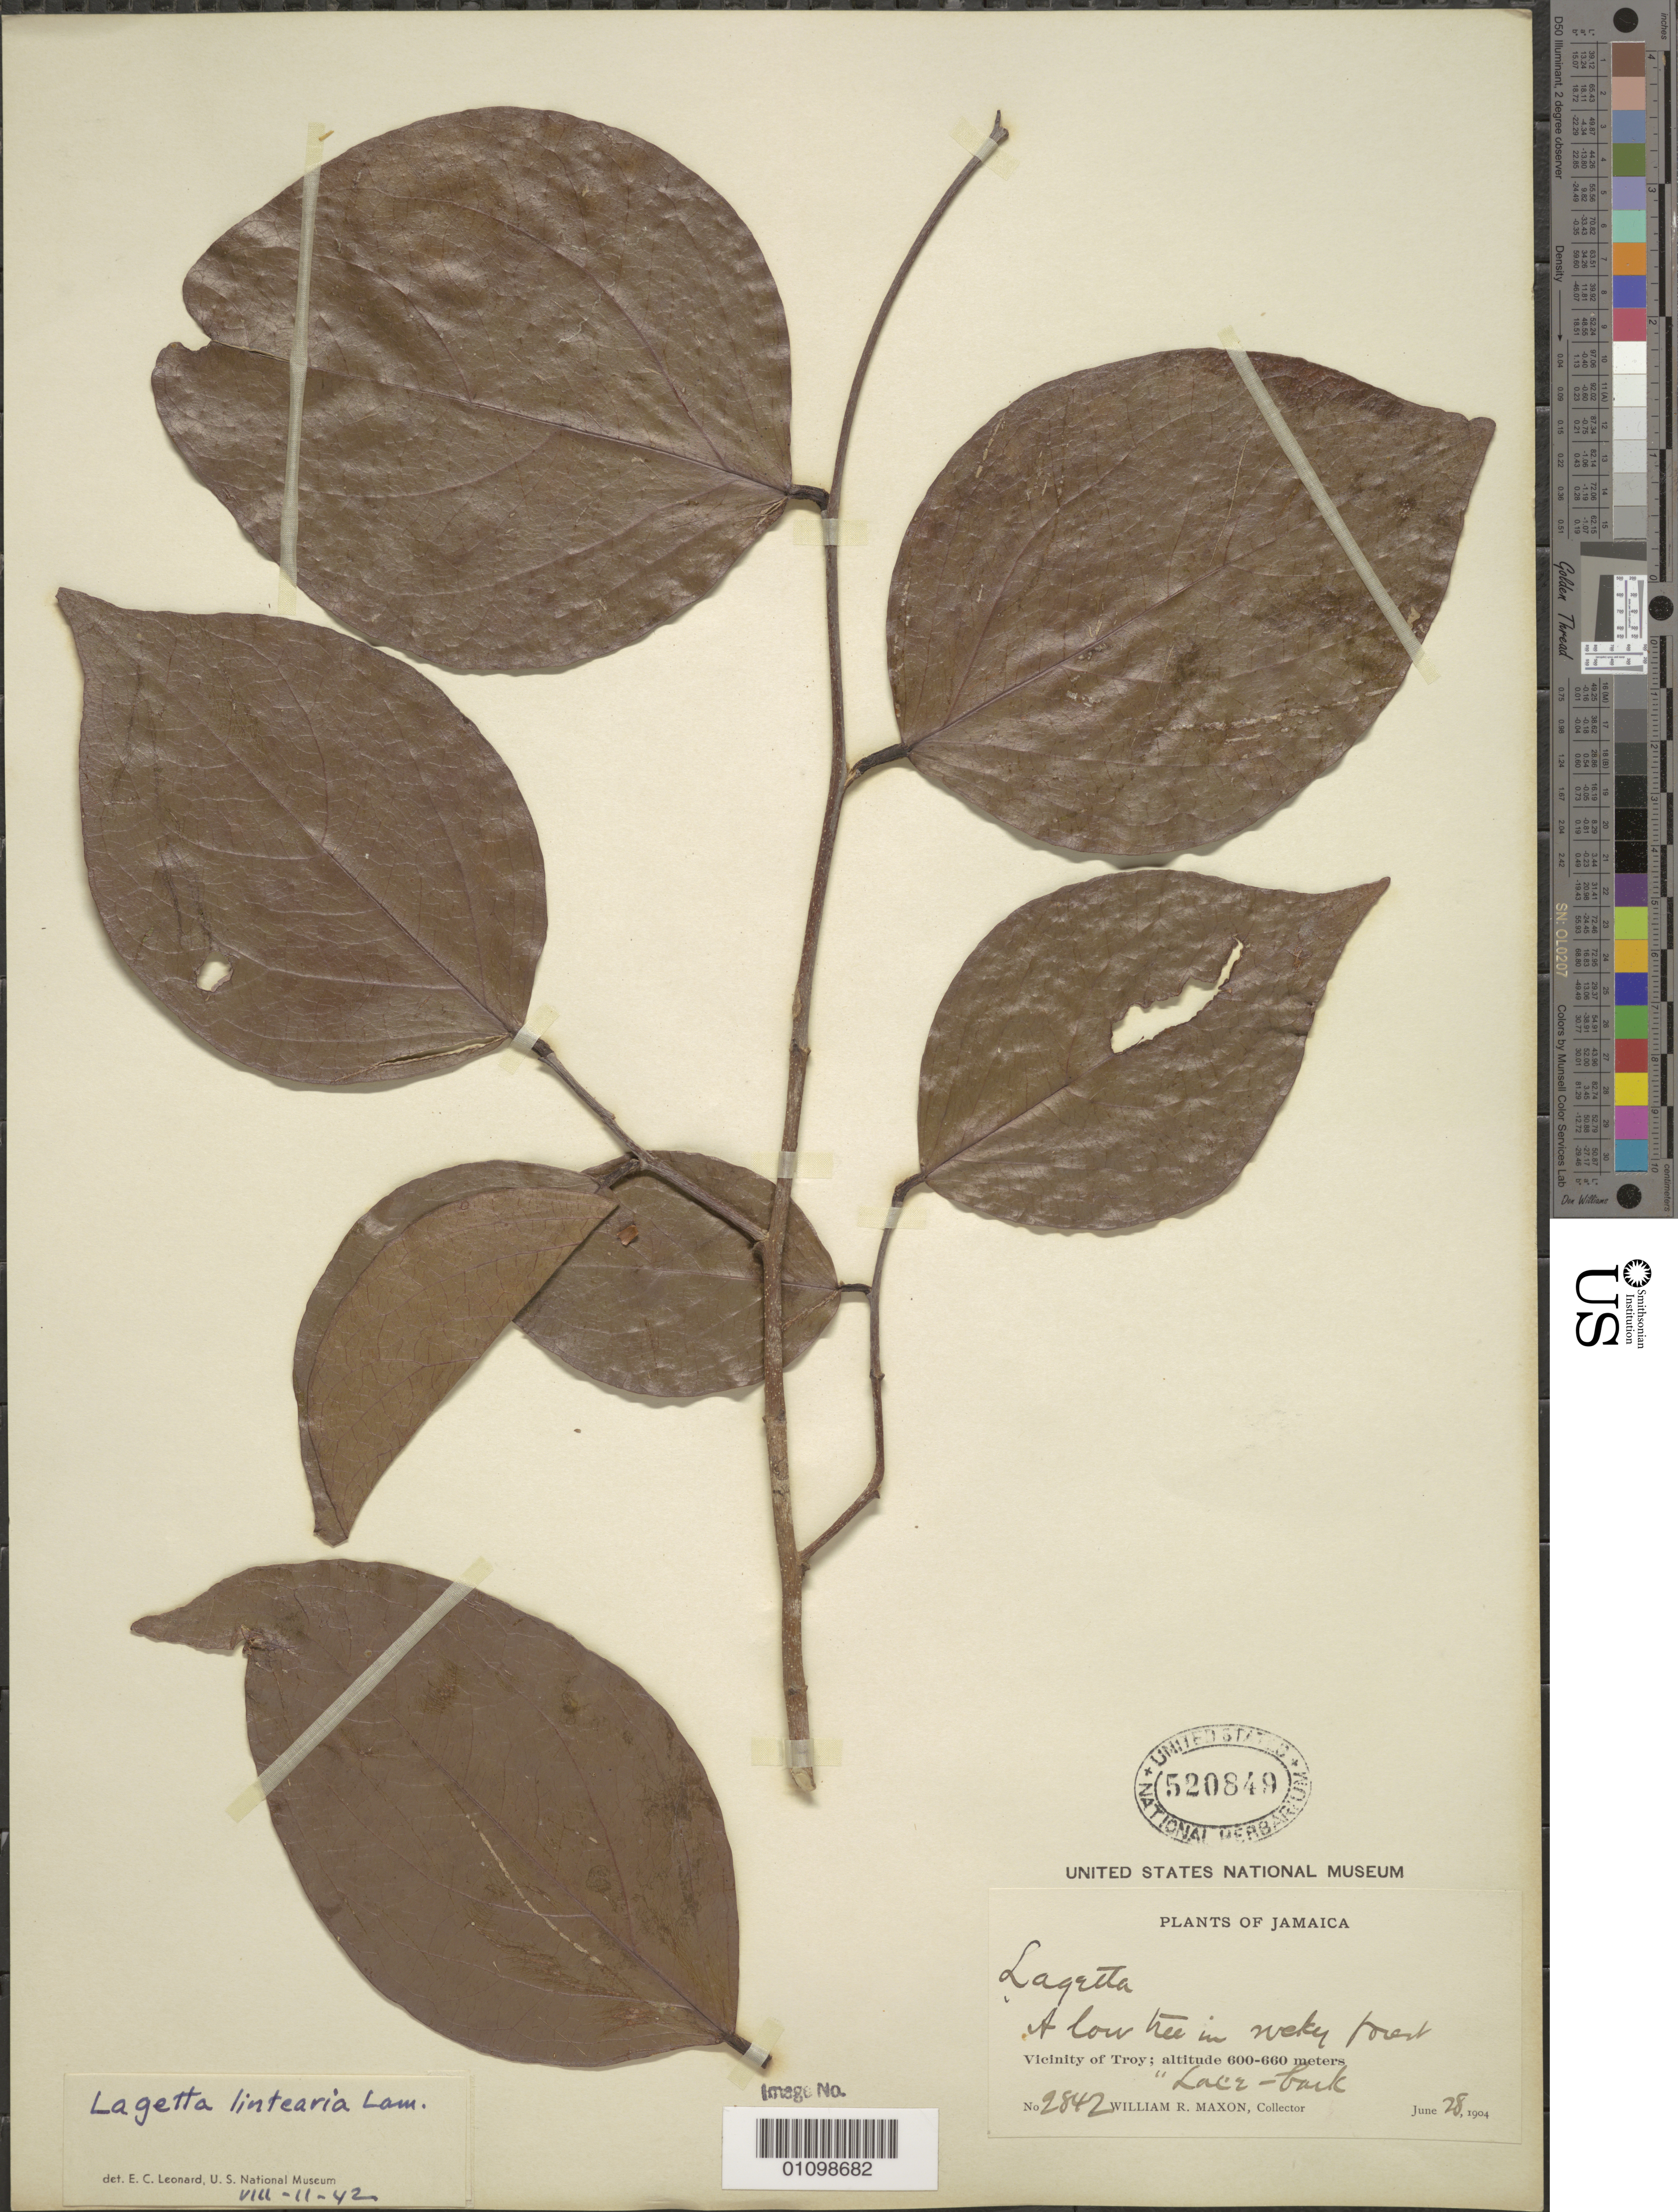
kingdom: Plantae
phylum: Tracheophyta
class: Magnoliopsida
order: Malvales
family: Thymelaeaceae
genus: Lagetta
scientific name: Lagetta lagetto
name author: (Sw.) Nash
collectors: W. R. Maxon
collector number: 2842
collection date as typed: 28 Jun 1904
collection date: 1904-06-28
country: Jamaica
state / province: Trelawny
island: Jamaica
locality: Vicinity of Troy. A low tree in Weky forest.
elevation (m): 600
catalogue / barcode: US 520849